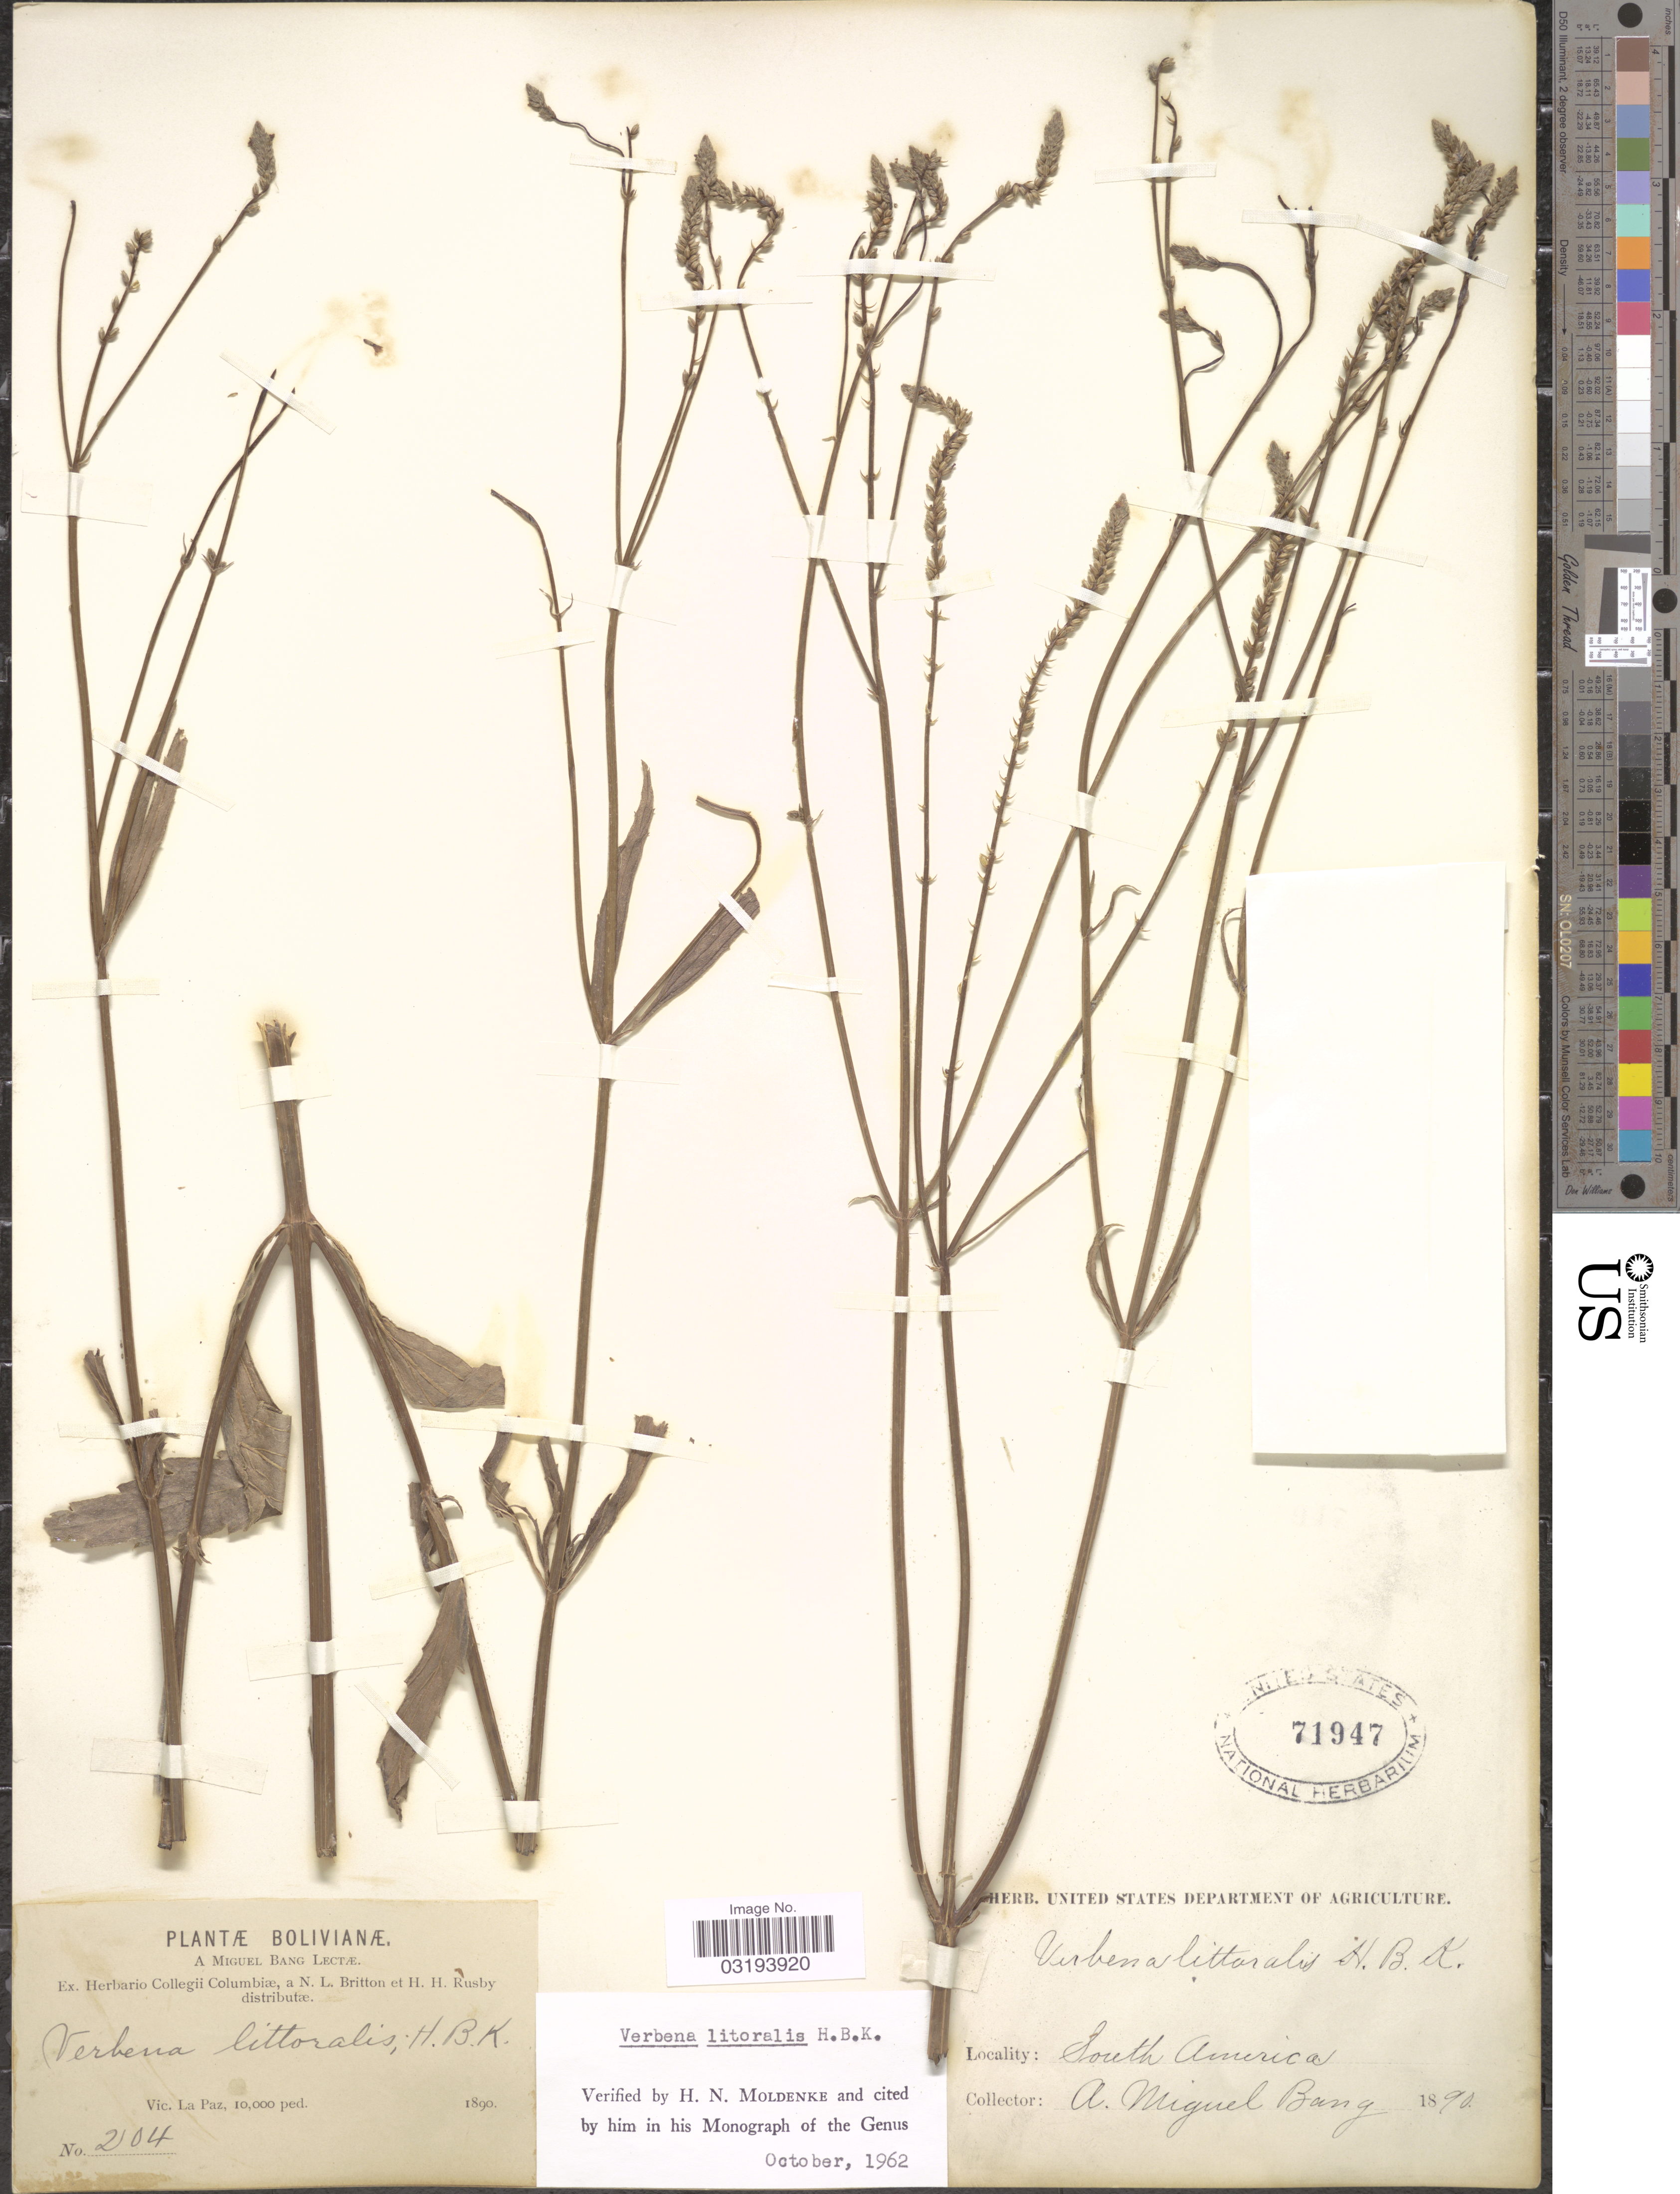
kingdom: Plantae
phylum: Tracheophyta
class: Magnoliopsida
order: Lamiales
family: Verbenaceae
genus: Verbena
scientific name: Verbena litoralis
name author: Kunth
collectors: M. Bang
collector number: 2104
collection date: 1890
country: Bolivia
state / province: La Paz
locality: Vic. La Paz.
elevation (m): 3048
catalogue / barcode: US 71947